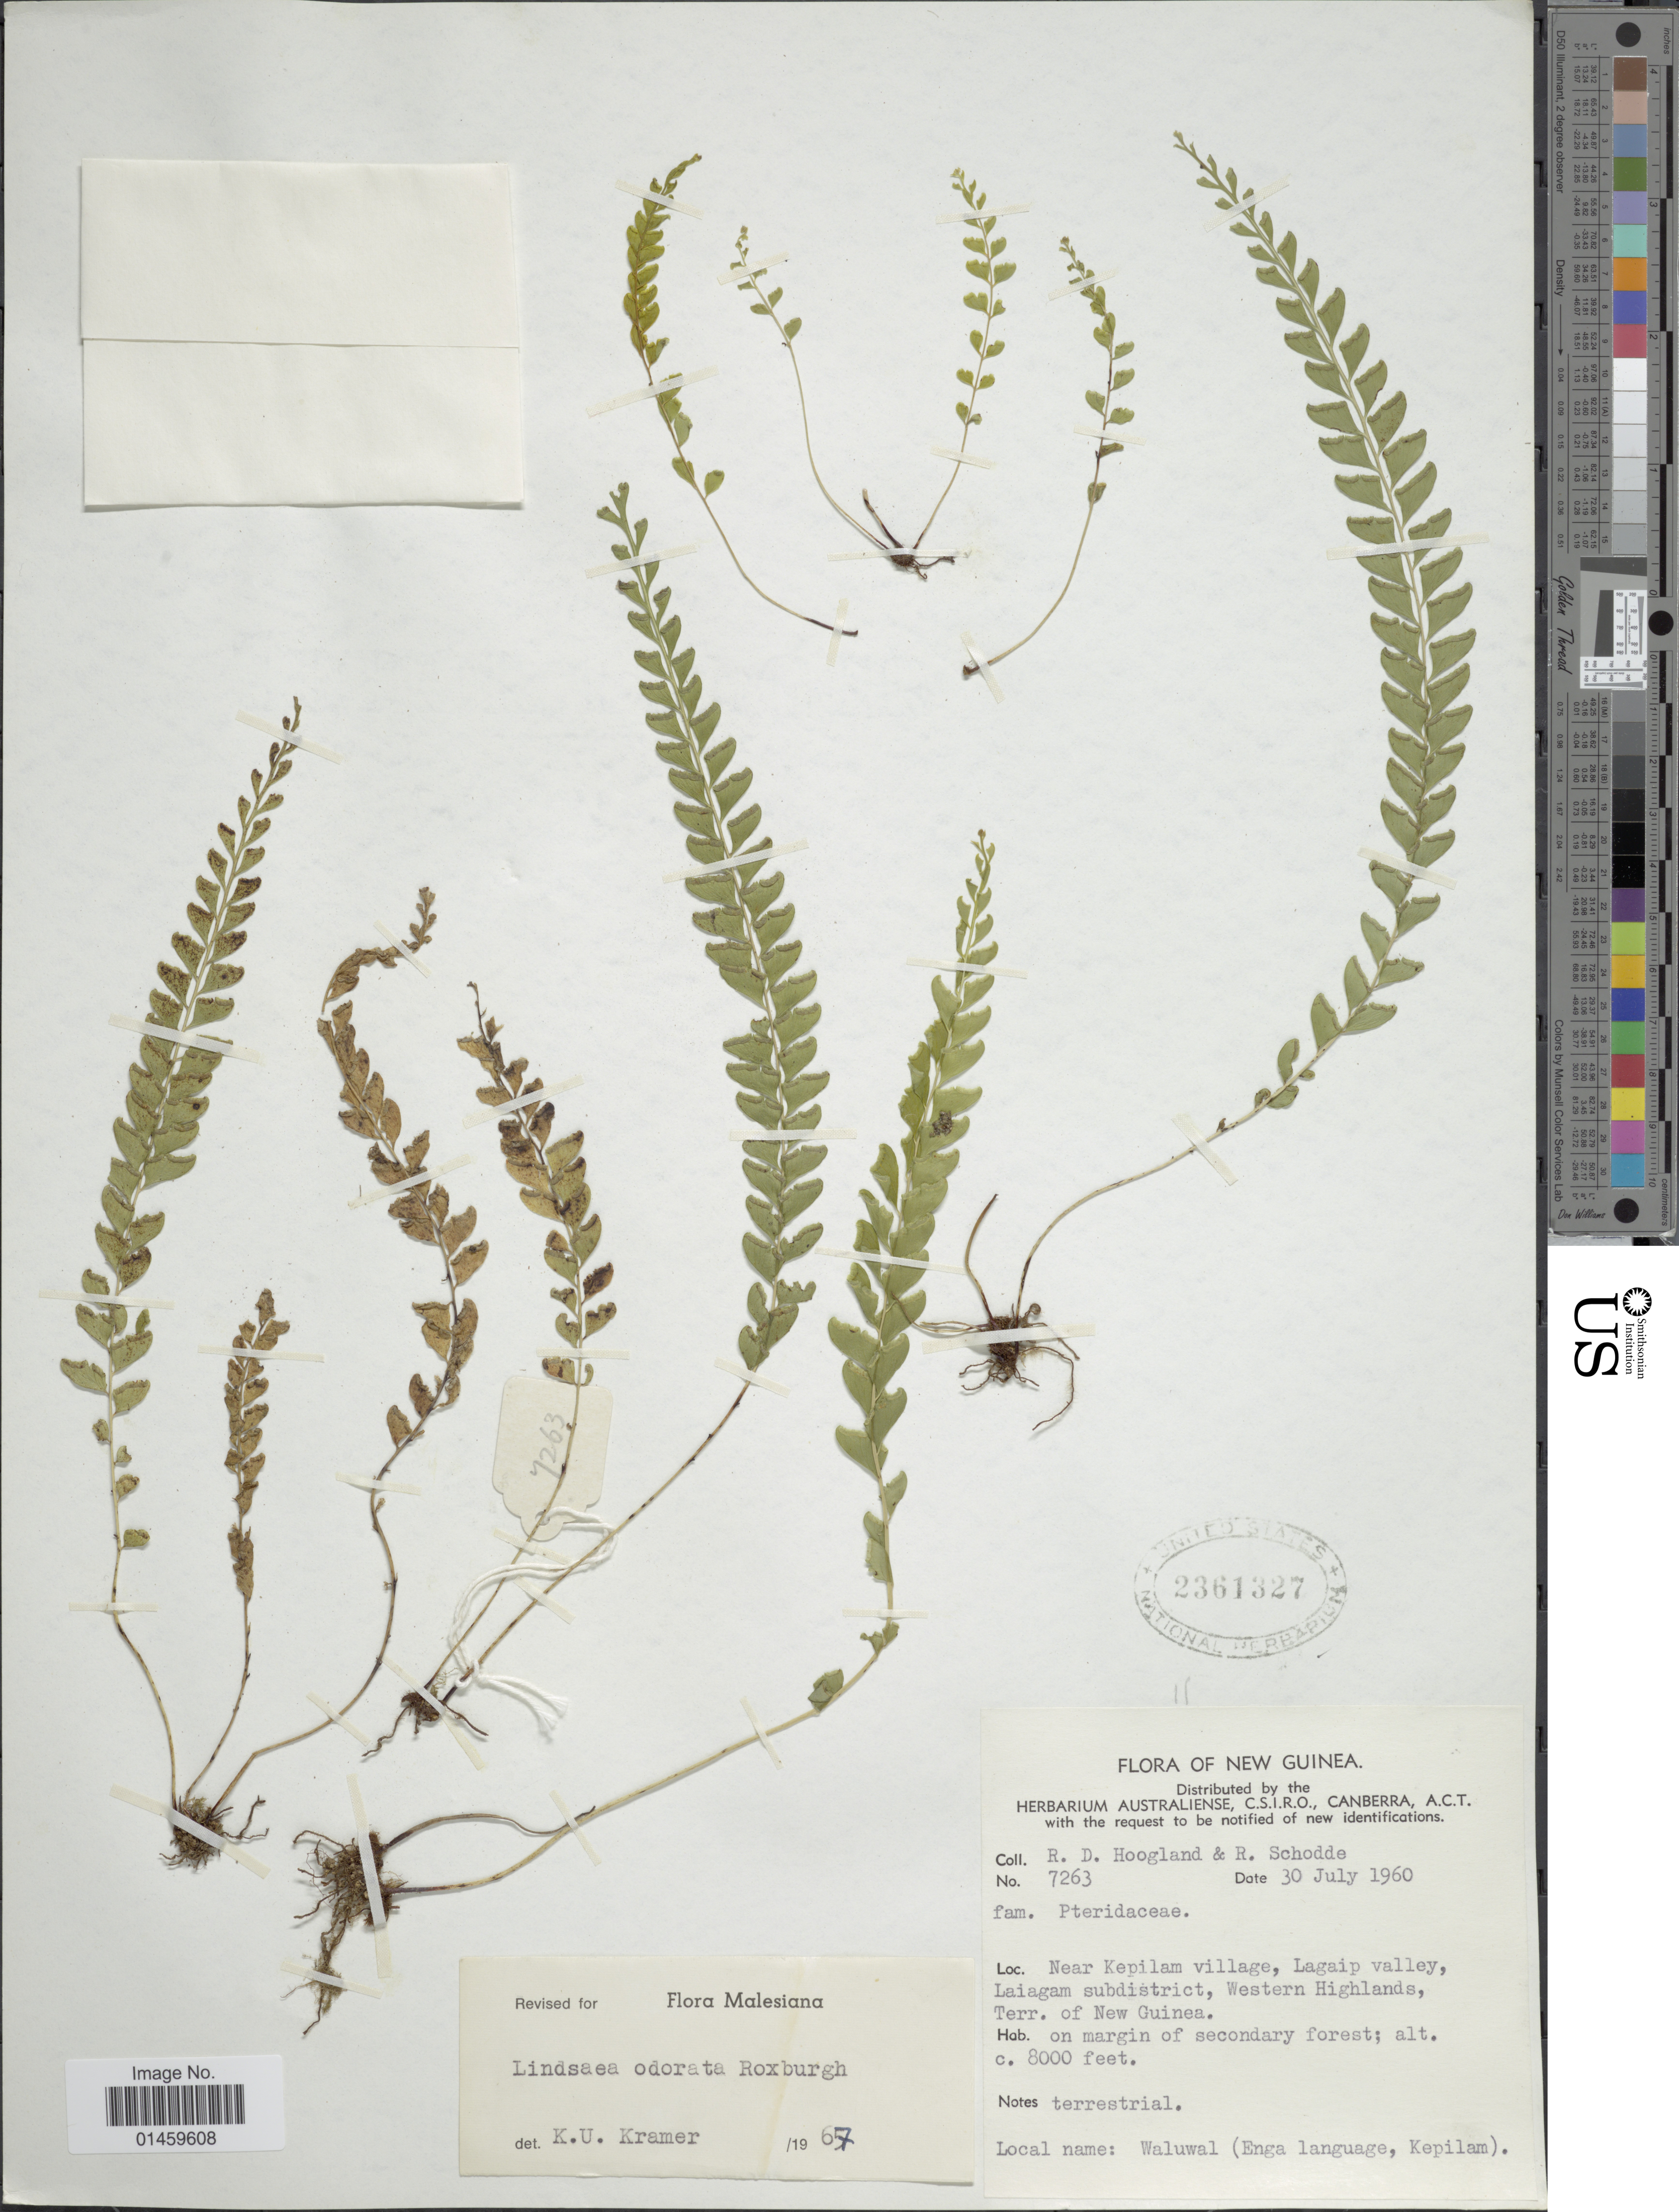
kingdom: Plantae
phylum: Tracheophyta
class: Polypodiopsida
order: Polypodiales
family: Lindsaeaceae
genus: Lindsaea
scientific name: Lindsaea odorata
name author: Roxb.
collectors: R. D. Hoogland & R. Schodde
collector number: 7263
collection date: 1960-07-30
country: Papua New Guinea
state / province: Western Highlands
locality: New Guinea. Near Kepilam village, Lagaip valley, Laiagam subdistrict. Terr. of New Guinea.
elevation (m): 2438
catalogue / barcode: US 2361327